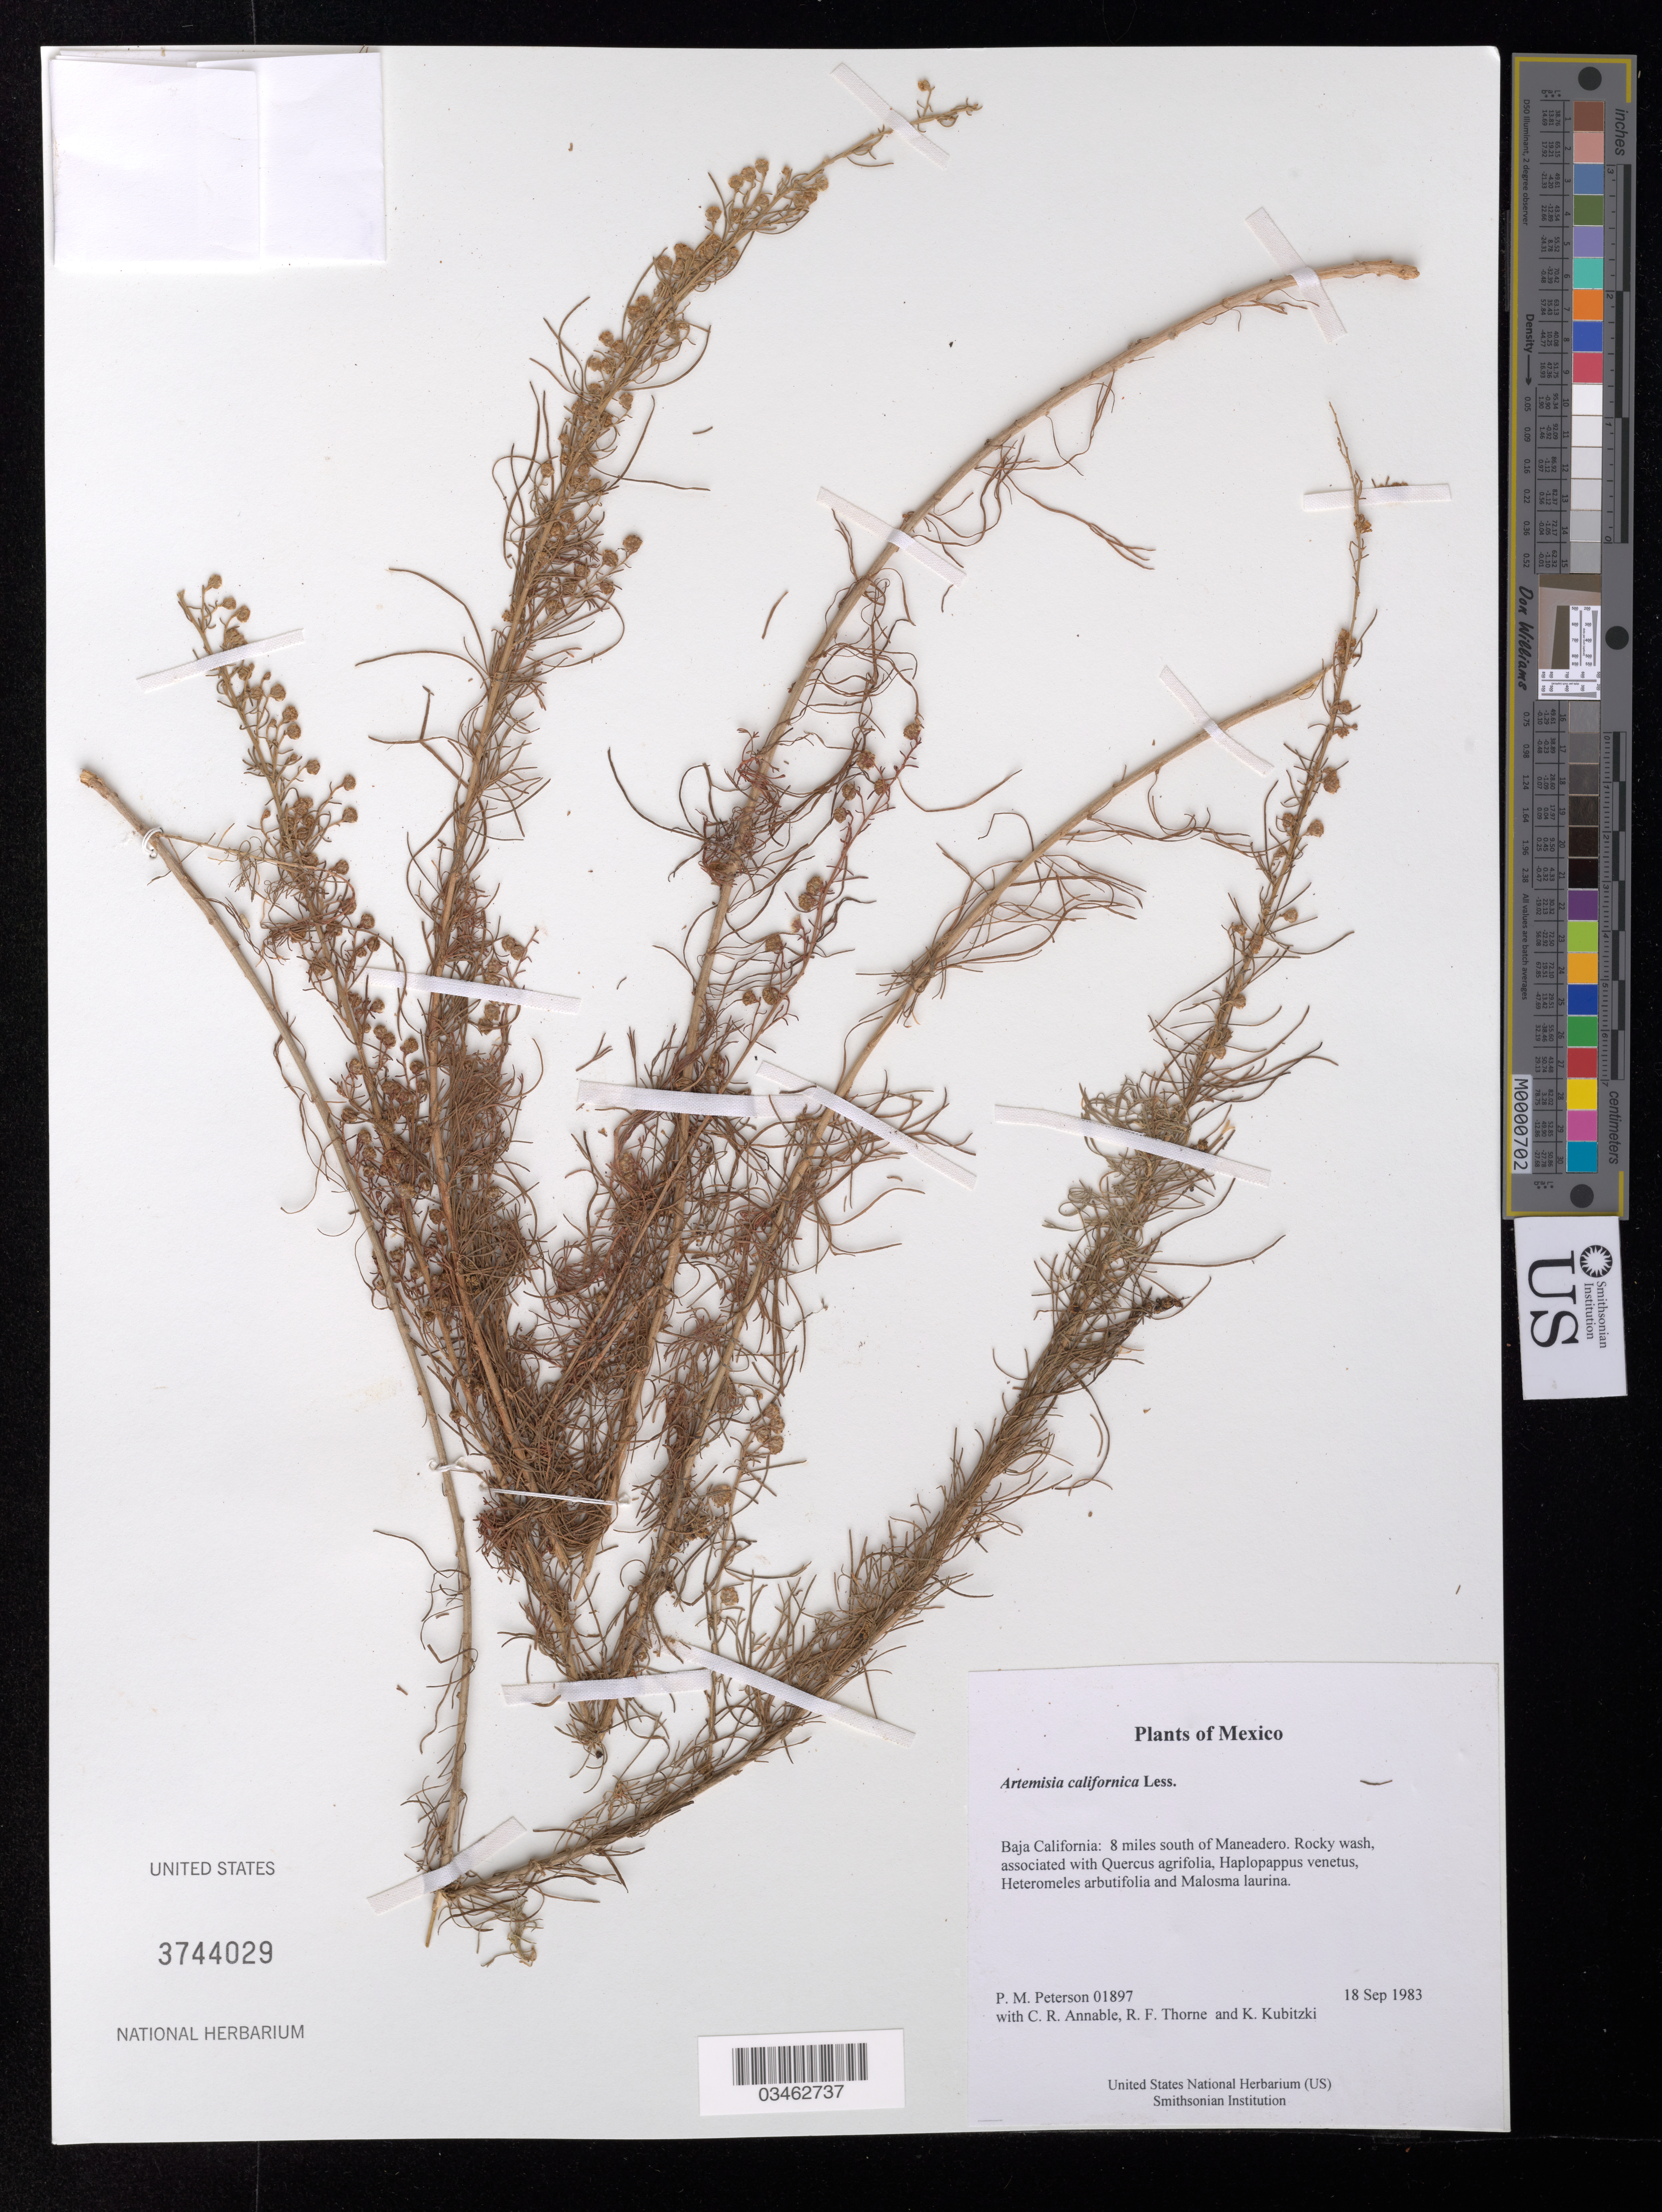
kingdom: Plantae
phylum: Tracheophyta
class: Magnoliopsida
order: Asterales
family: Asteraceae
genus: Artemisia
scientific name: Artemisia californica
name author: Less.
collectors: P. M. Peterson, C. R. Annable, R. F. Thorne & K. Kubitzki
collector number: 01897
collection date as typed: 18 Sep 1983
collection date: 1983-09-18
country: Mexico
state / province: Baja California Norte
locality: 8 miles south of Maneadero.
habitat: Rocky wash, associated with Quercus agrifolia, Haplopappus venetus, Heteromeles arbutifolia and Malosma laurina.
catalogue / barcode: US 3744029